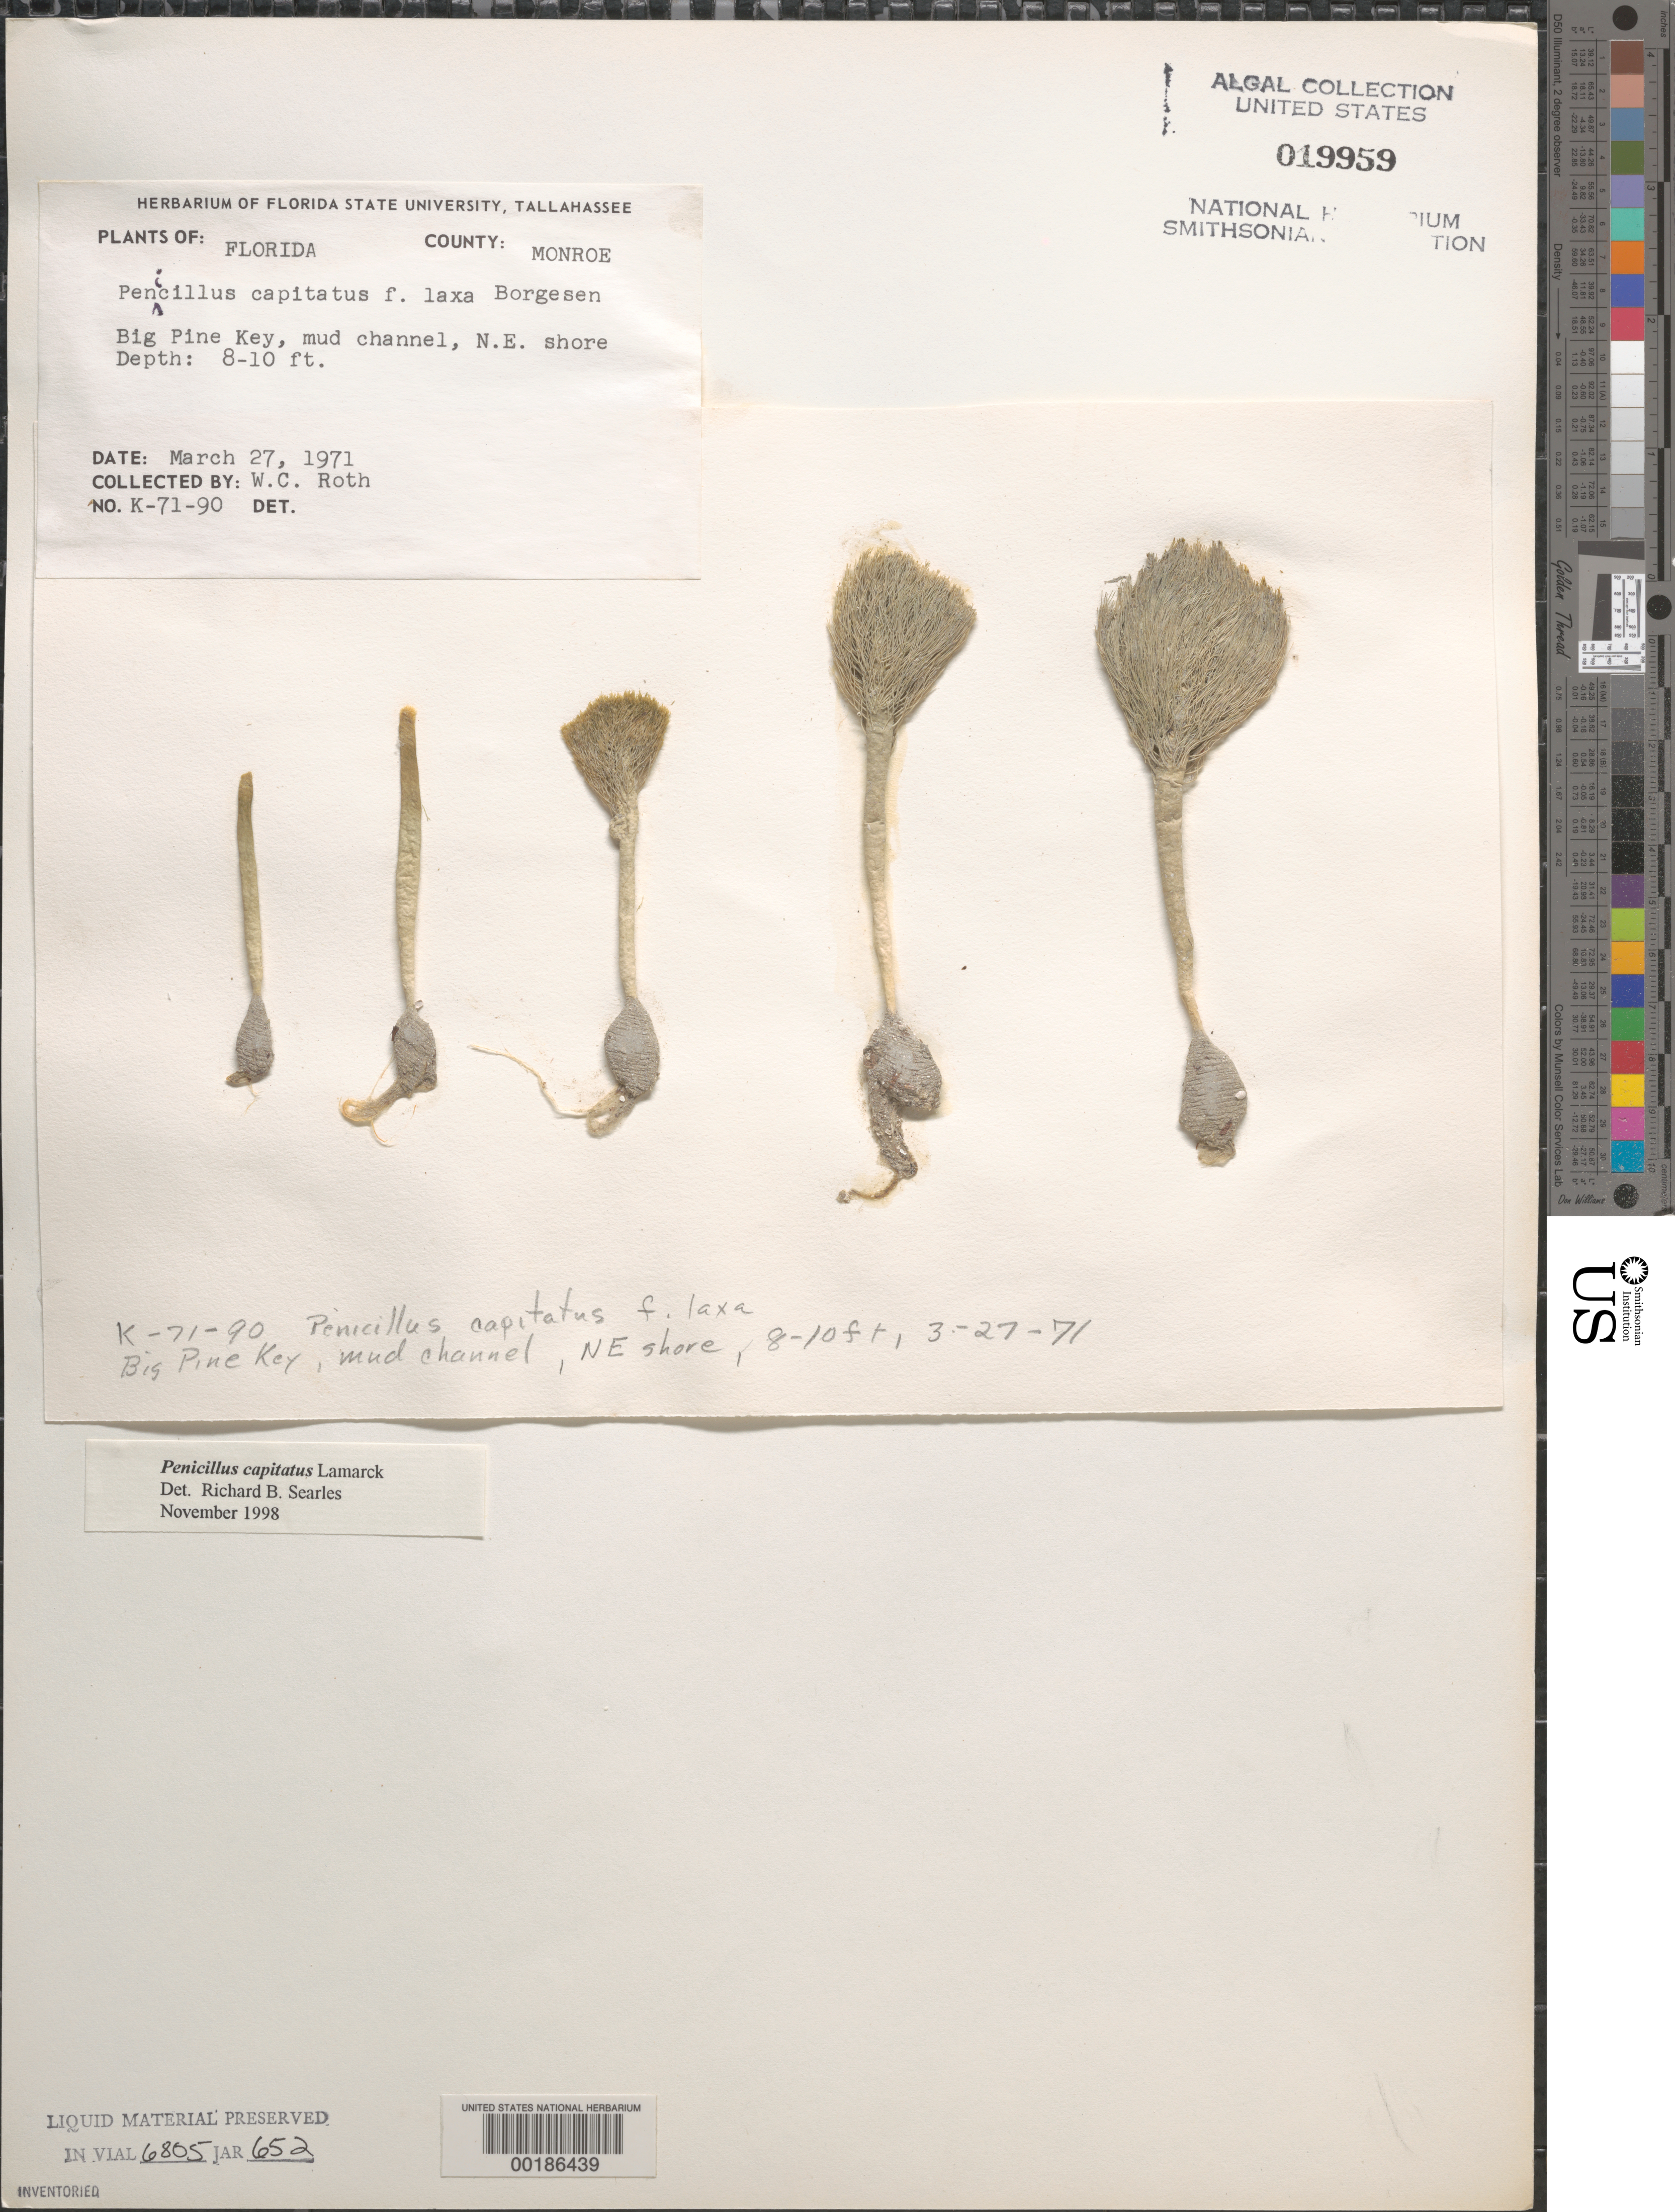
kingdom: Plantae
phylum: Chlorophyta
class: Ulvophyceae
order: Bryopsidales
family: Udoteaceae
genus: Penicillus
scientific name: Penicillus capitatus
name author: Lam.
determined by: Searles, R. B.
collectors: W. C. Roth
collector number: K-71-90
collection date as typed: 27 Mar 1971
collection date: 1971-03-27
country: United States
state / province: Florida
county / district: Monroe County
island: Big Pine Key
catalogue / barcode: US 19959